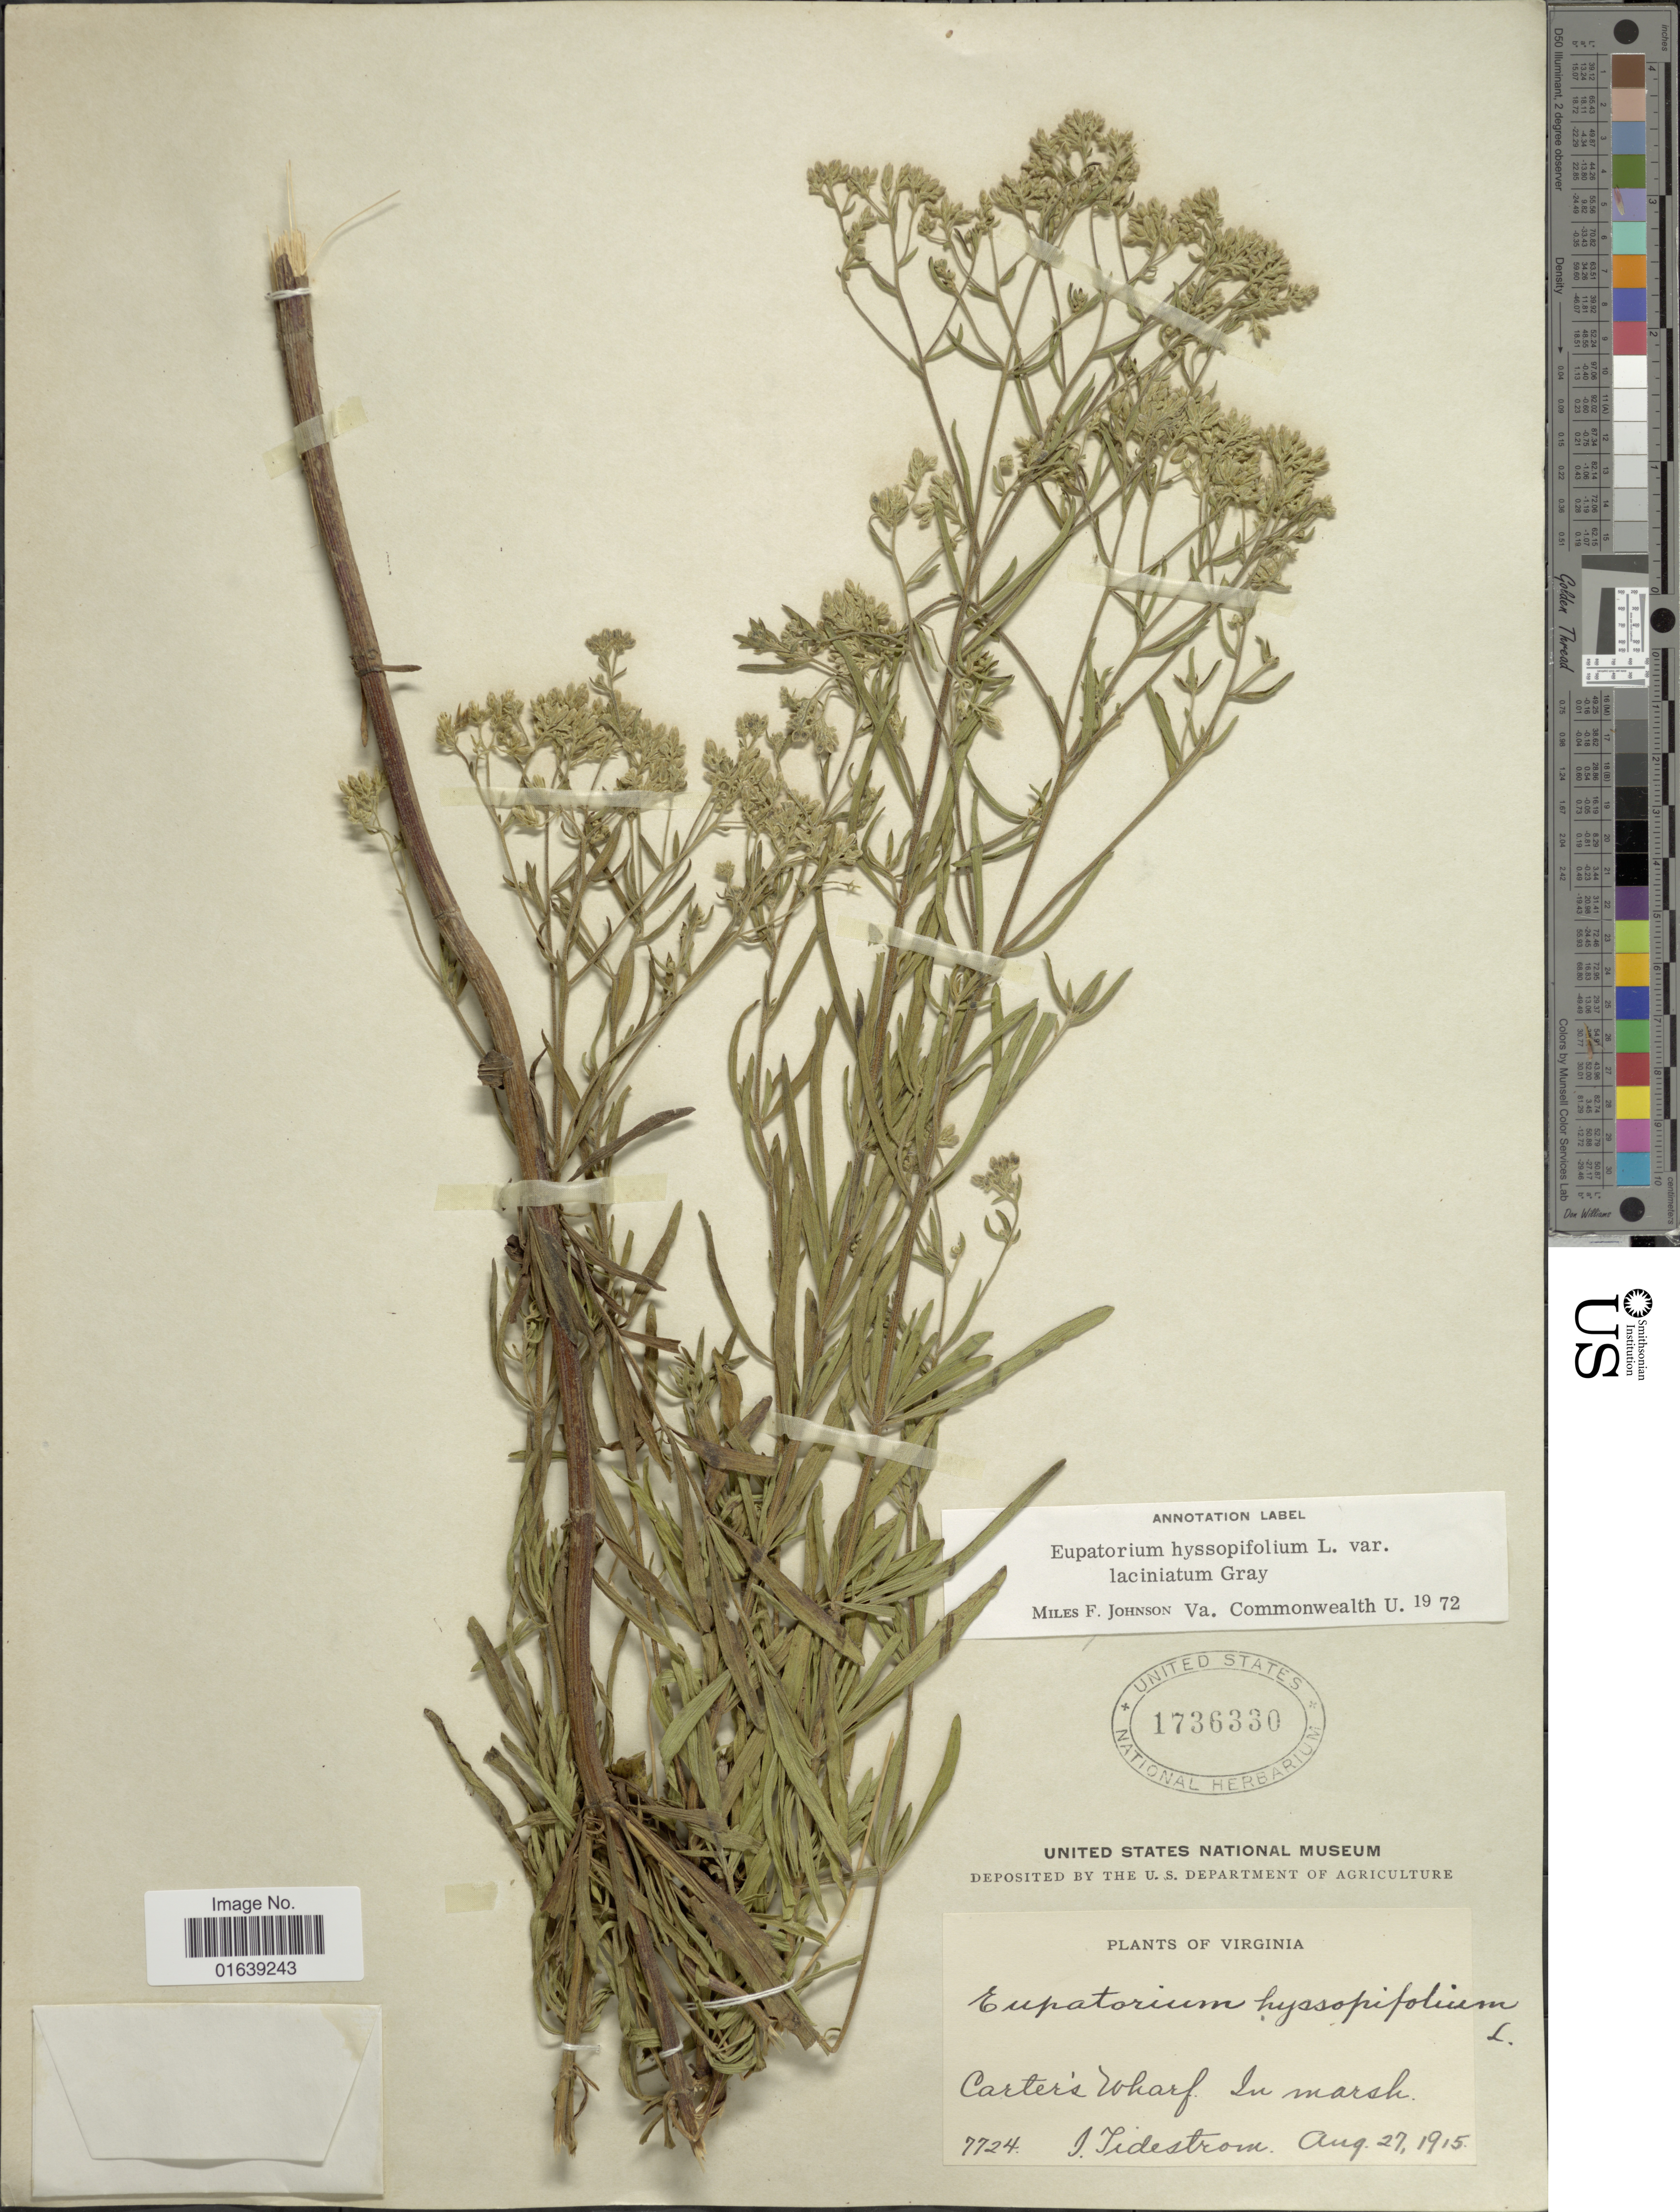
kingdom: Plantae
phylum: Tracheophyta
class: Magnoliopsida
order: Asterales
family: Asteraceae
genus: Eupatorium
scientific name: Eupatorium hyssopifolium var. laciniatum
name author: A. Gray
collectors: I. F. Tidestrom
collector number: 7724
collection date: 1915-08-27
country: United States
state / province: Virginia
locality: Virginia. Carter's harf. In marsh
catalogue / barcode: US 1736330